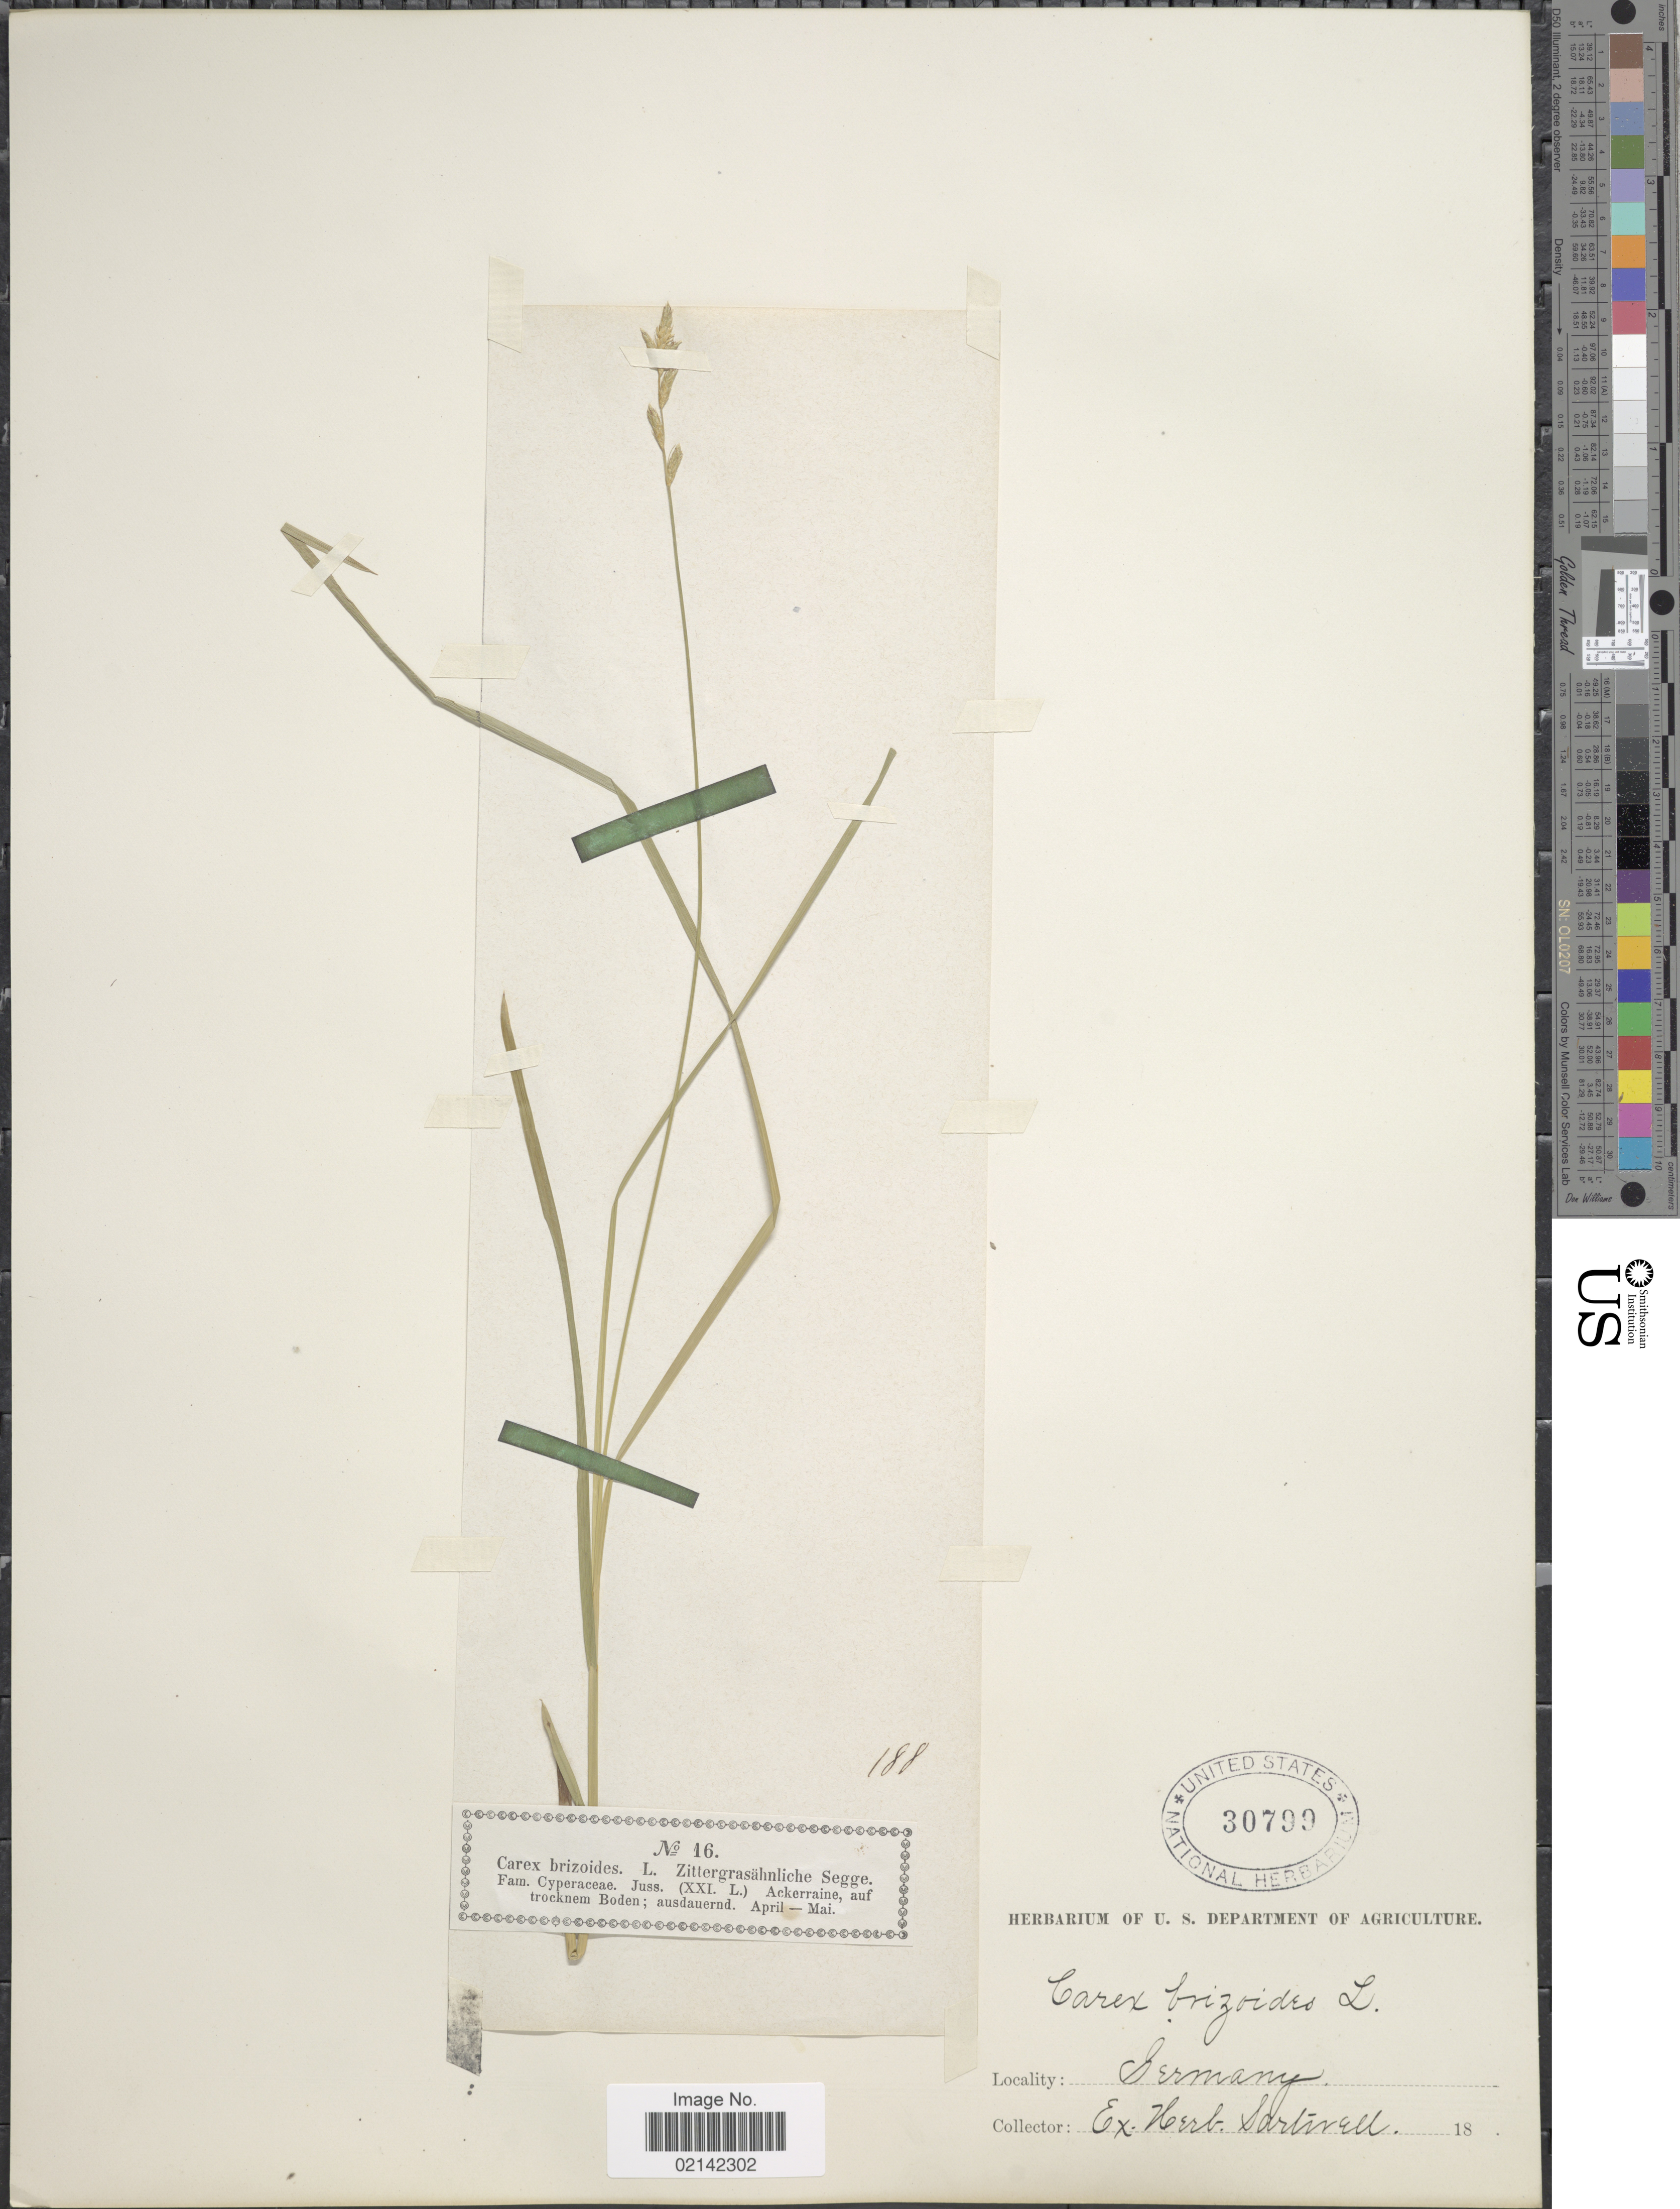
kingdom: Plantae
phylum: Tracheophyta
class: Liliopsida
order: Poales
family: Cyperaceae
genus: Carex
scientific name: Carex brizoides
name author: L.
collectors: ex herb. Sartwell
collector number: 16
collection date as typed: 18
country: Germany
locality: Ackerraine, auf trocknem Boden [unsure placement]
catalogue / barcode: US 30799